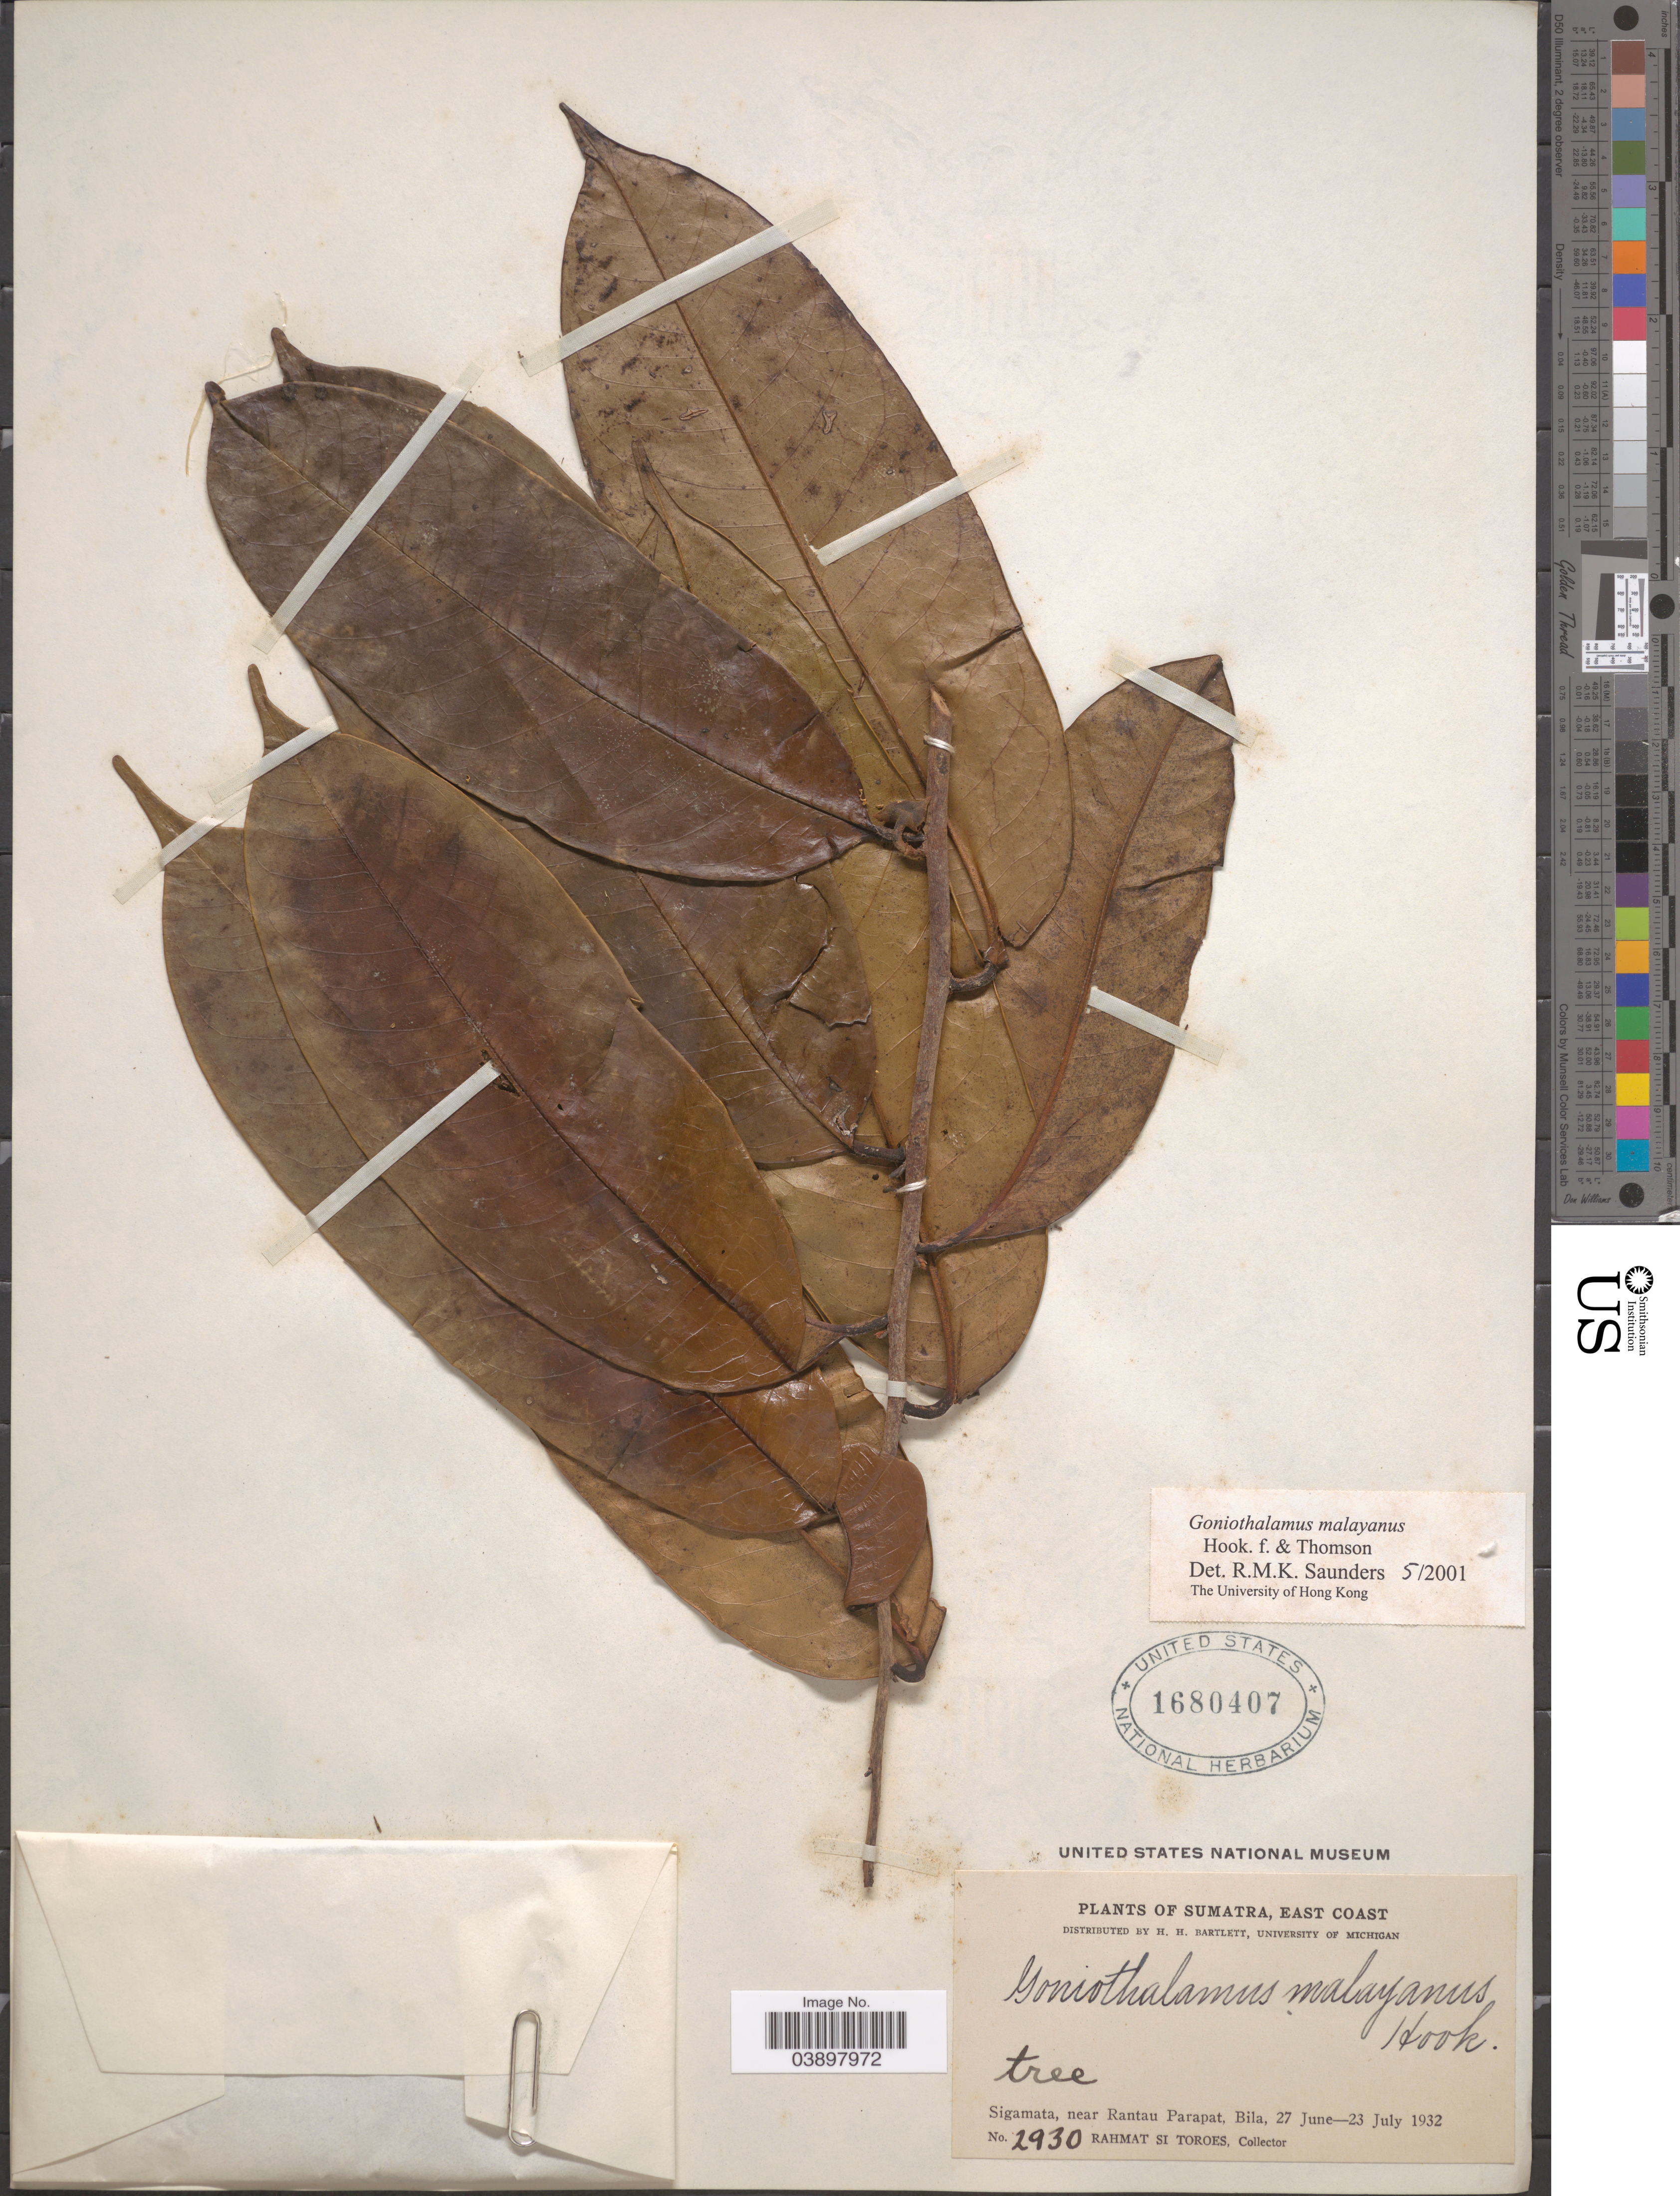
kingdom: Plantae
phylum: Tracheophyta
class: Magnoliopsida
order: Magnoliales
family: Annonaceae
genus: Goniothalamus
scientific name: Goniothalamus malayanus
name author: Hook. f. & Thomson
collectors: Rahmat Si Boeea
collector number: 2930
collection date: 1932-06-27/1932-07-23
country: Indonesia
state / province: Sumatra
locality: East Coast. Singamata, near Rantau Parapat, Bila.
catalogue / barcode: US 1680407